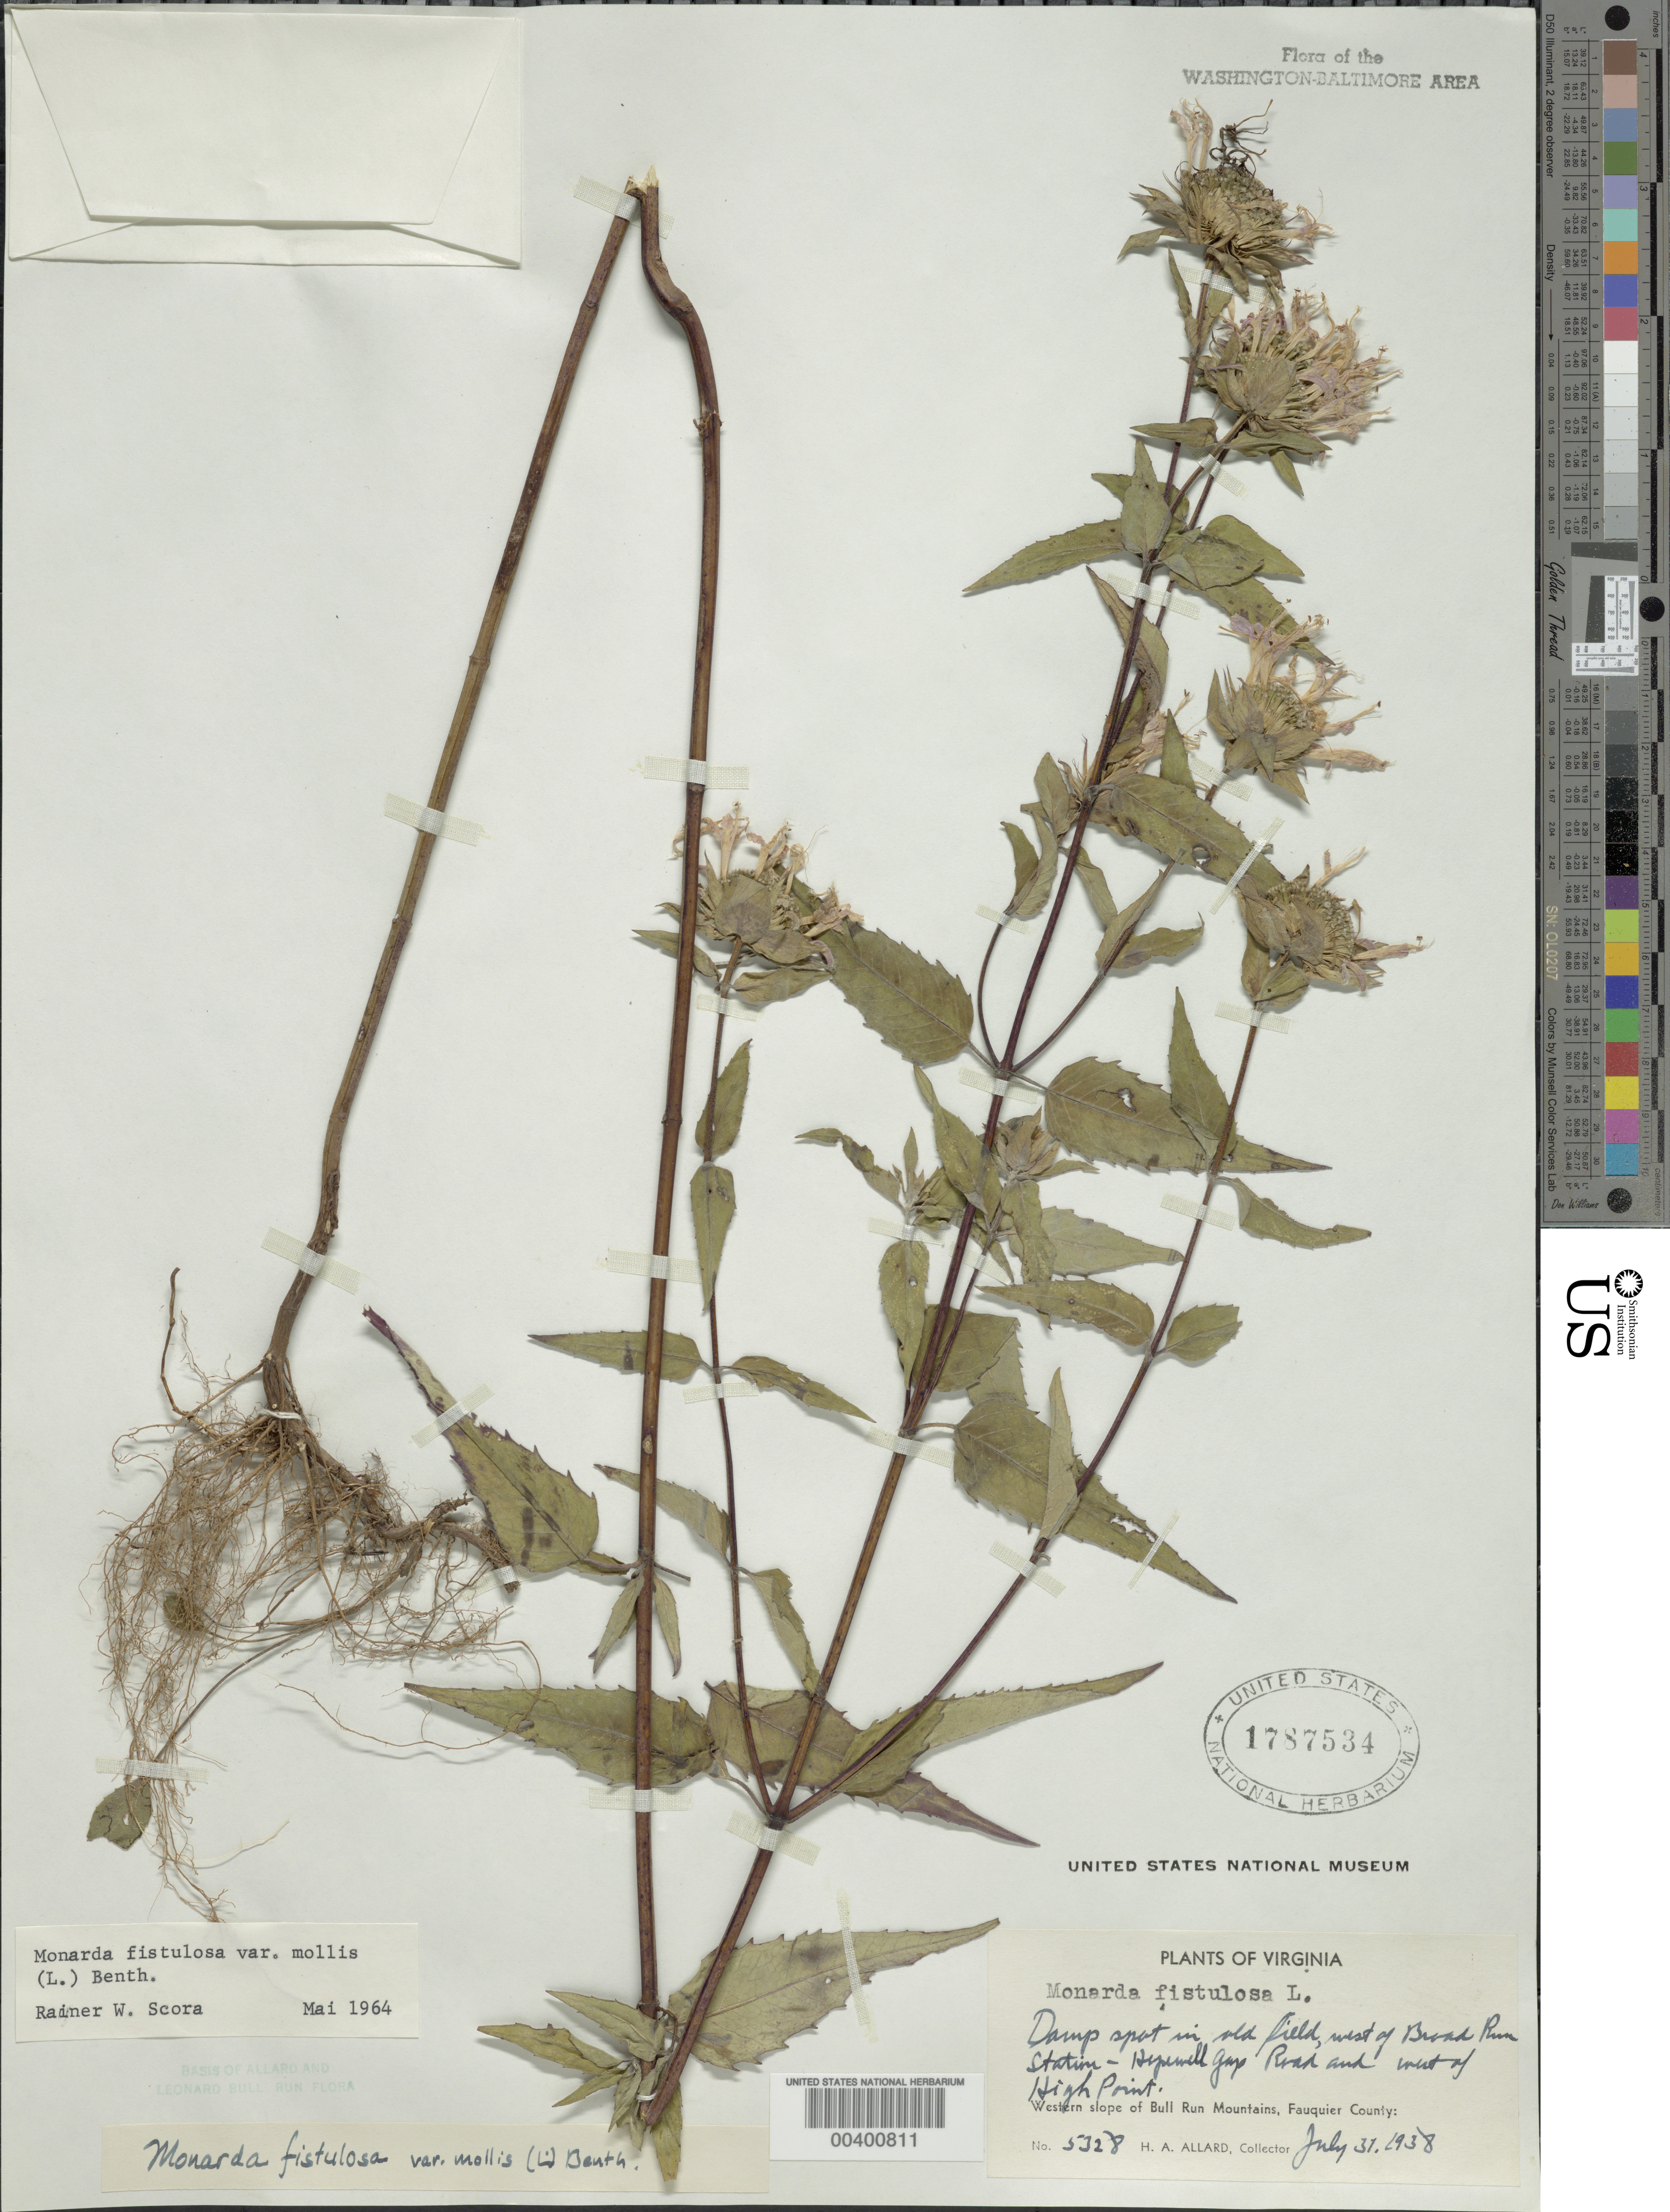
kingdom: Plantae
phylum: Tracheophyta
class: Magnoliopsida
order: Lamiales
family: Lamiaceae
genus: Monarda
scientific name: Monarda fistulosa var. mollis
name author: (L.) L.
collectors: H. A. Allard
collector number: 5328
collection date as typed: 31 Jul 1938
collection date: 1938-07-31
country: United States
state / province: Virginia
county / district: Fauquier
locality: West of Broad Run Station, Hopewell Gap Road and High Point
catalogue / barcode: US 1787534